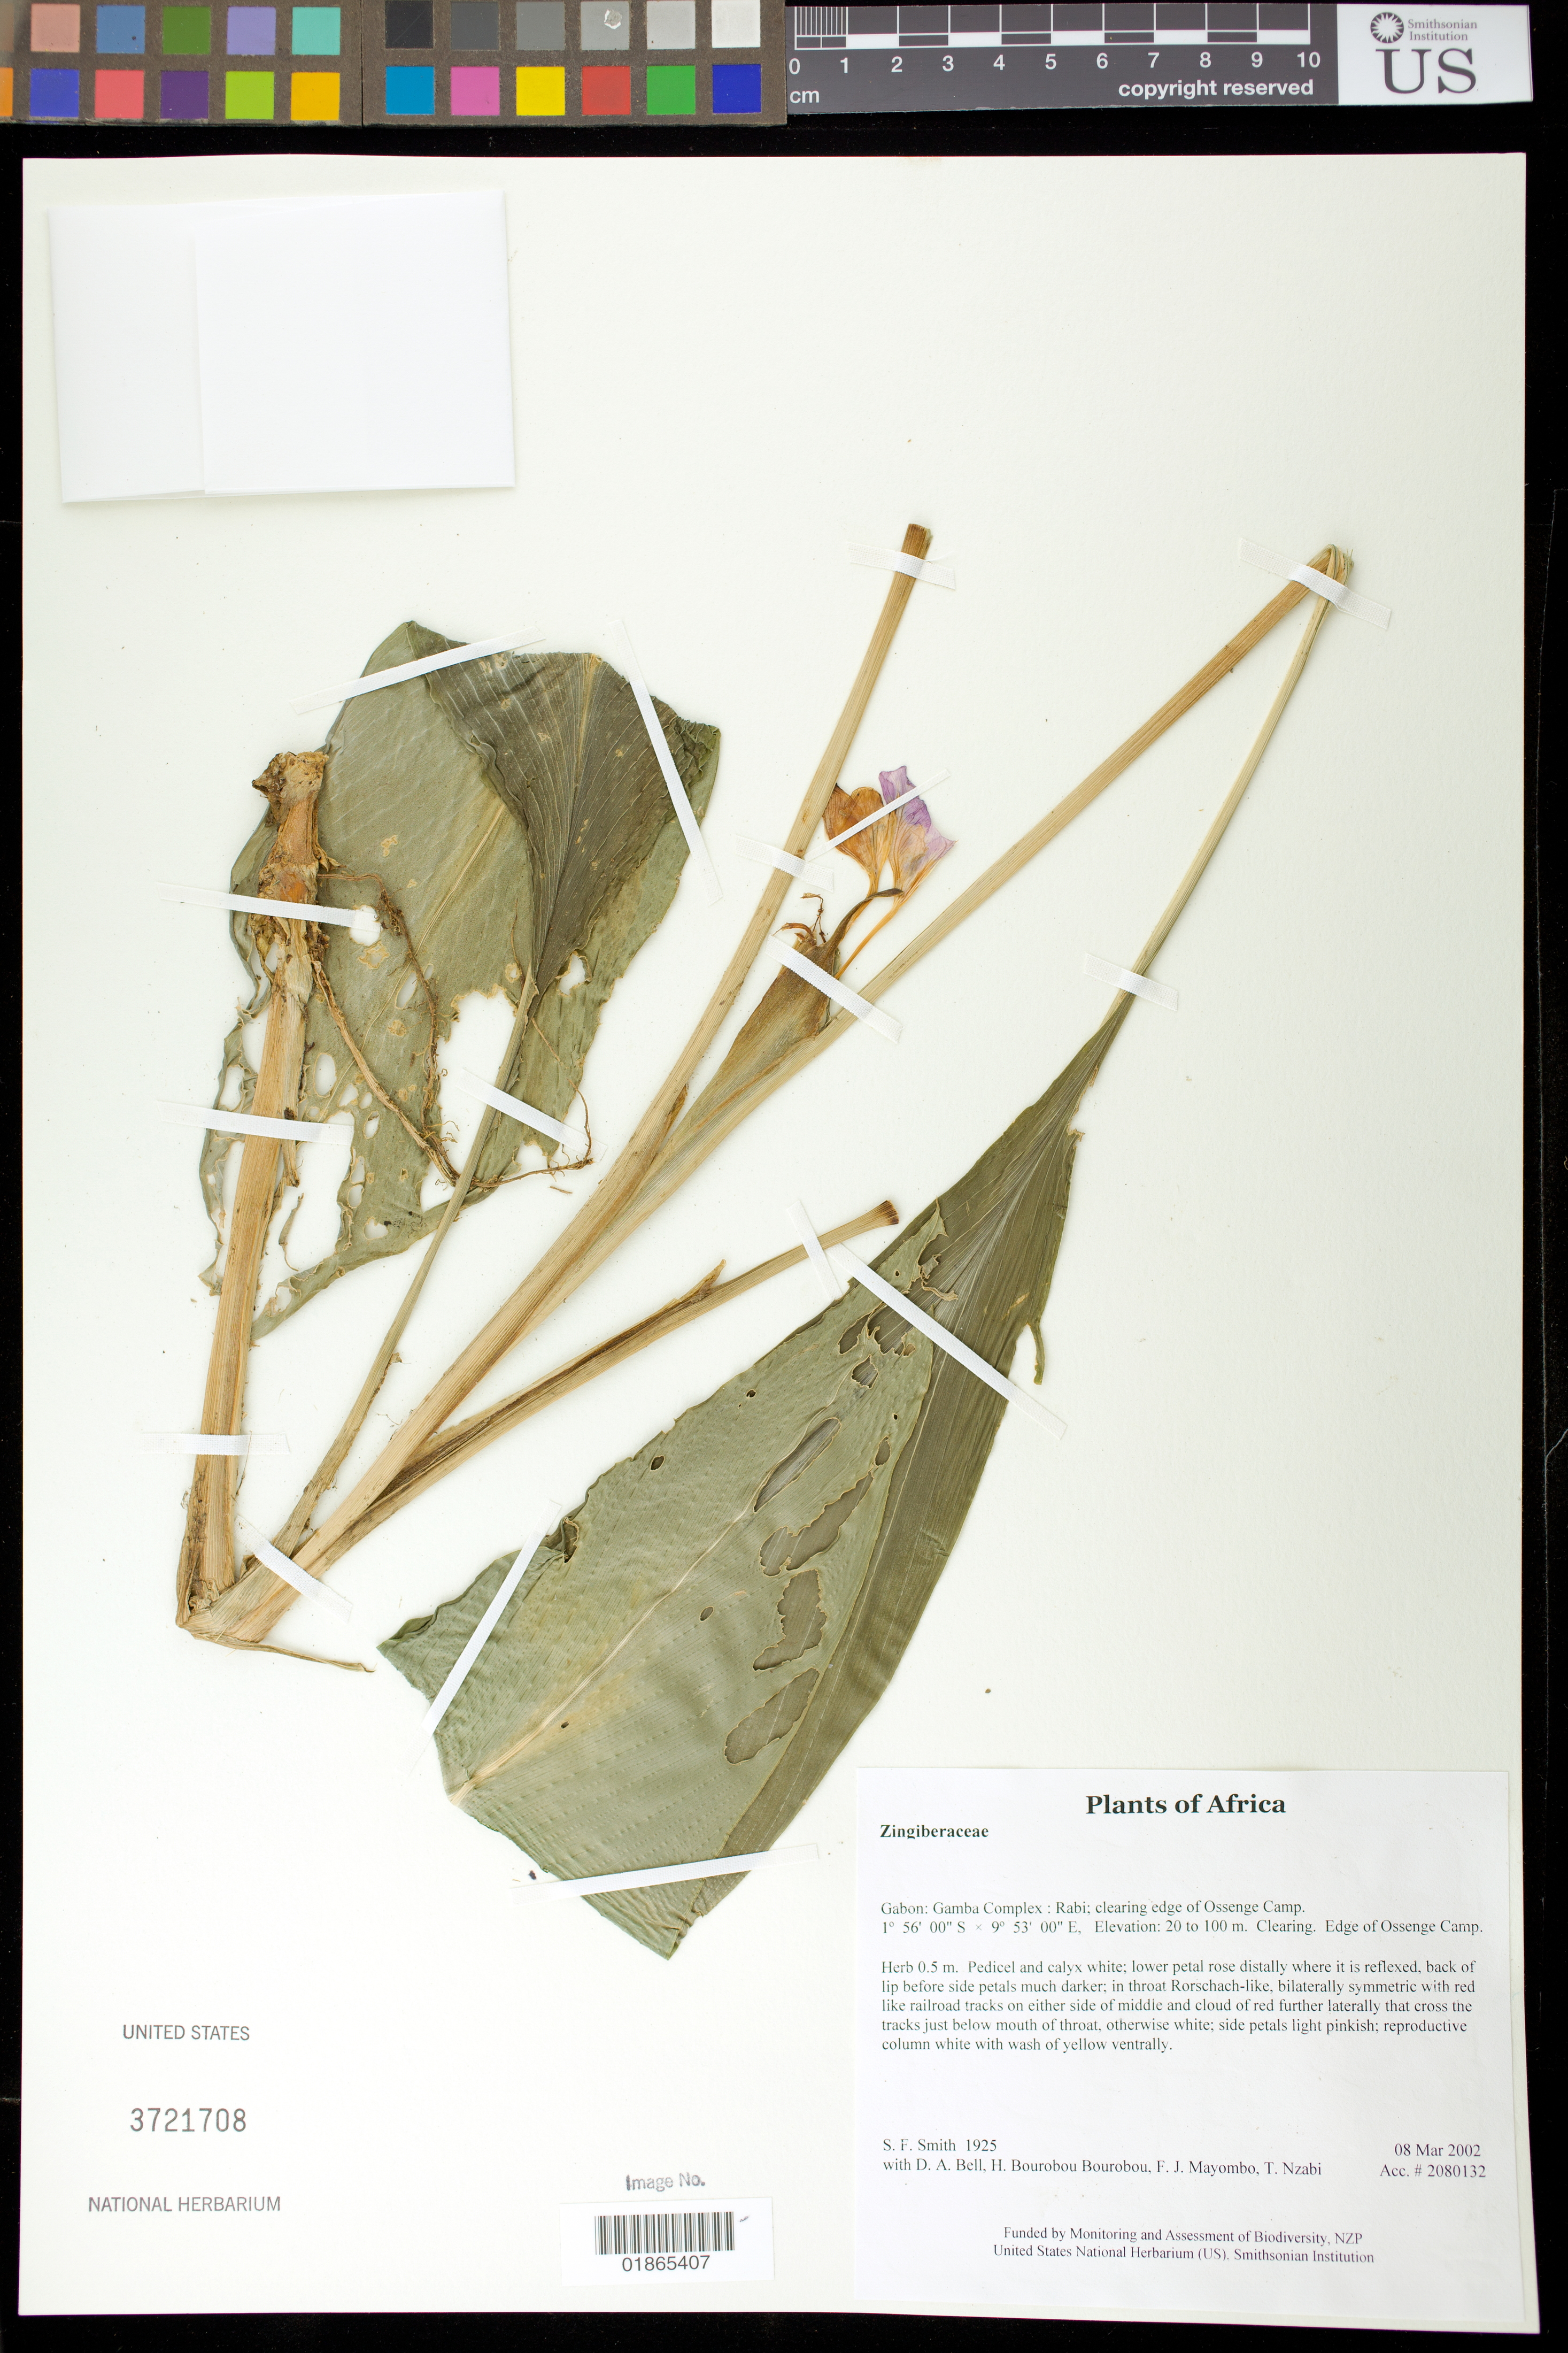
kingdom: Plantae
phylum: Tracheophyta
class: Liliopsida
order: Zingiberales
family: Zingiberaceae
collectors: S.F. Smith, D. A. Bell, H. Bourobou Bourobou & F. J. Mayombo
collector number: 1925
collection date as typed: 08 Mar 2002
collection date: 2002-03-08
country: Gabon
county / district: Gamba Complex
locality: Rabi; clearing edge of Ossenge Camp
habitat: Clearing. Edge of Ossenge Camp.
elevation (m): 20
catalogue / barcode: US 3721708